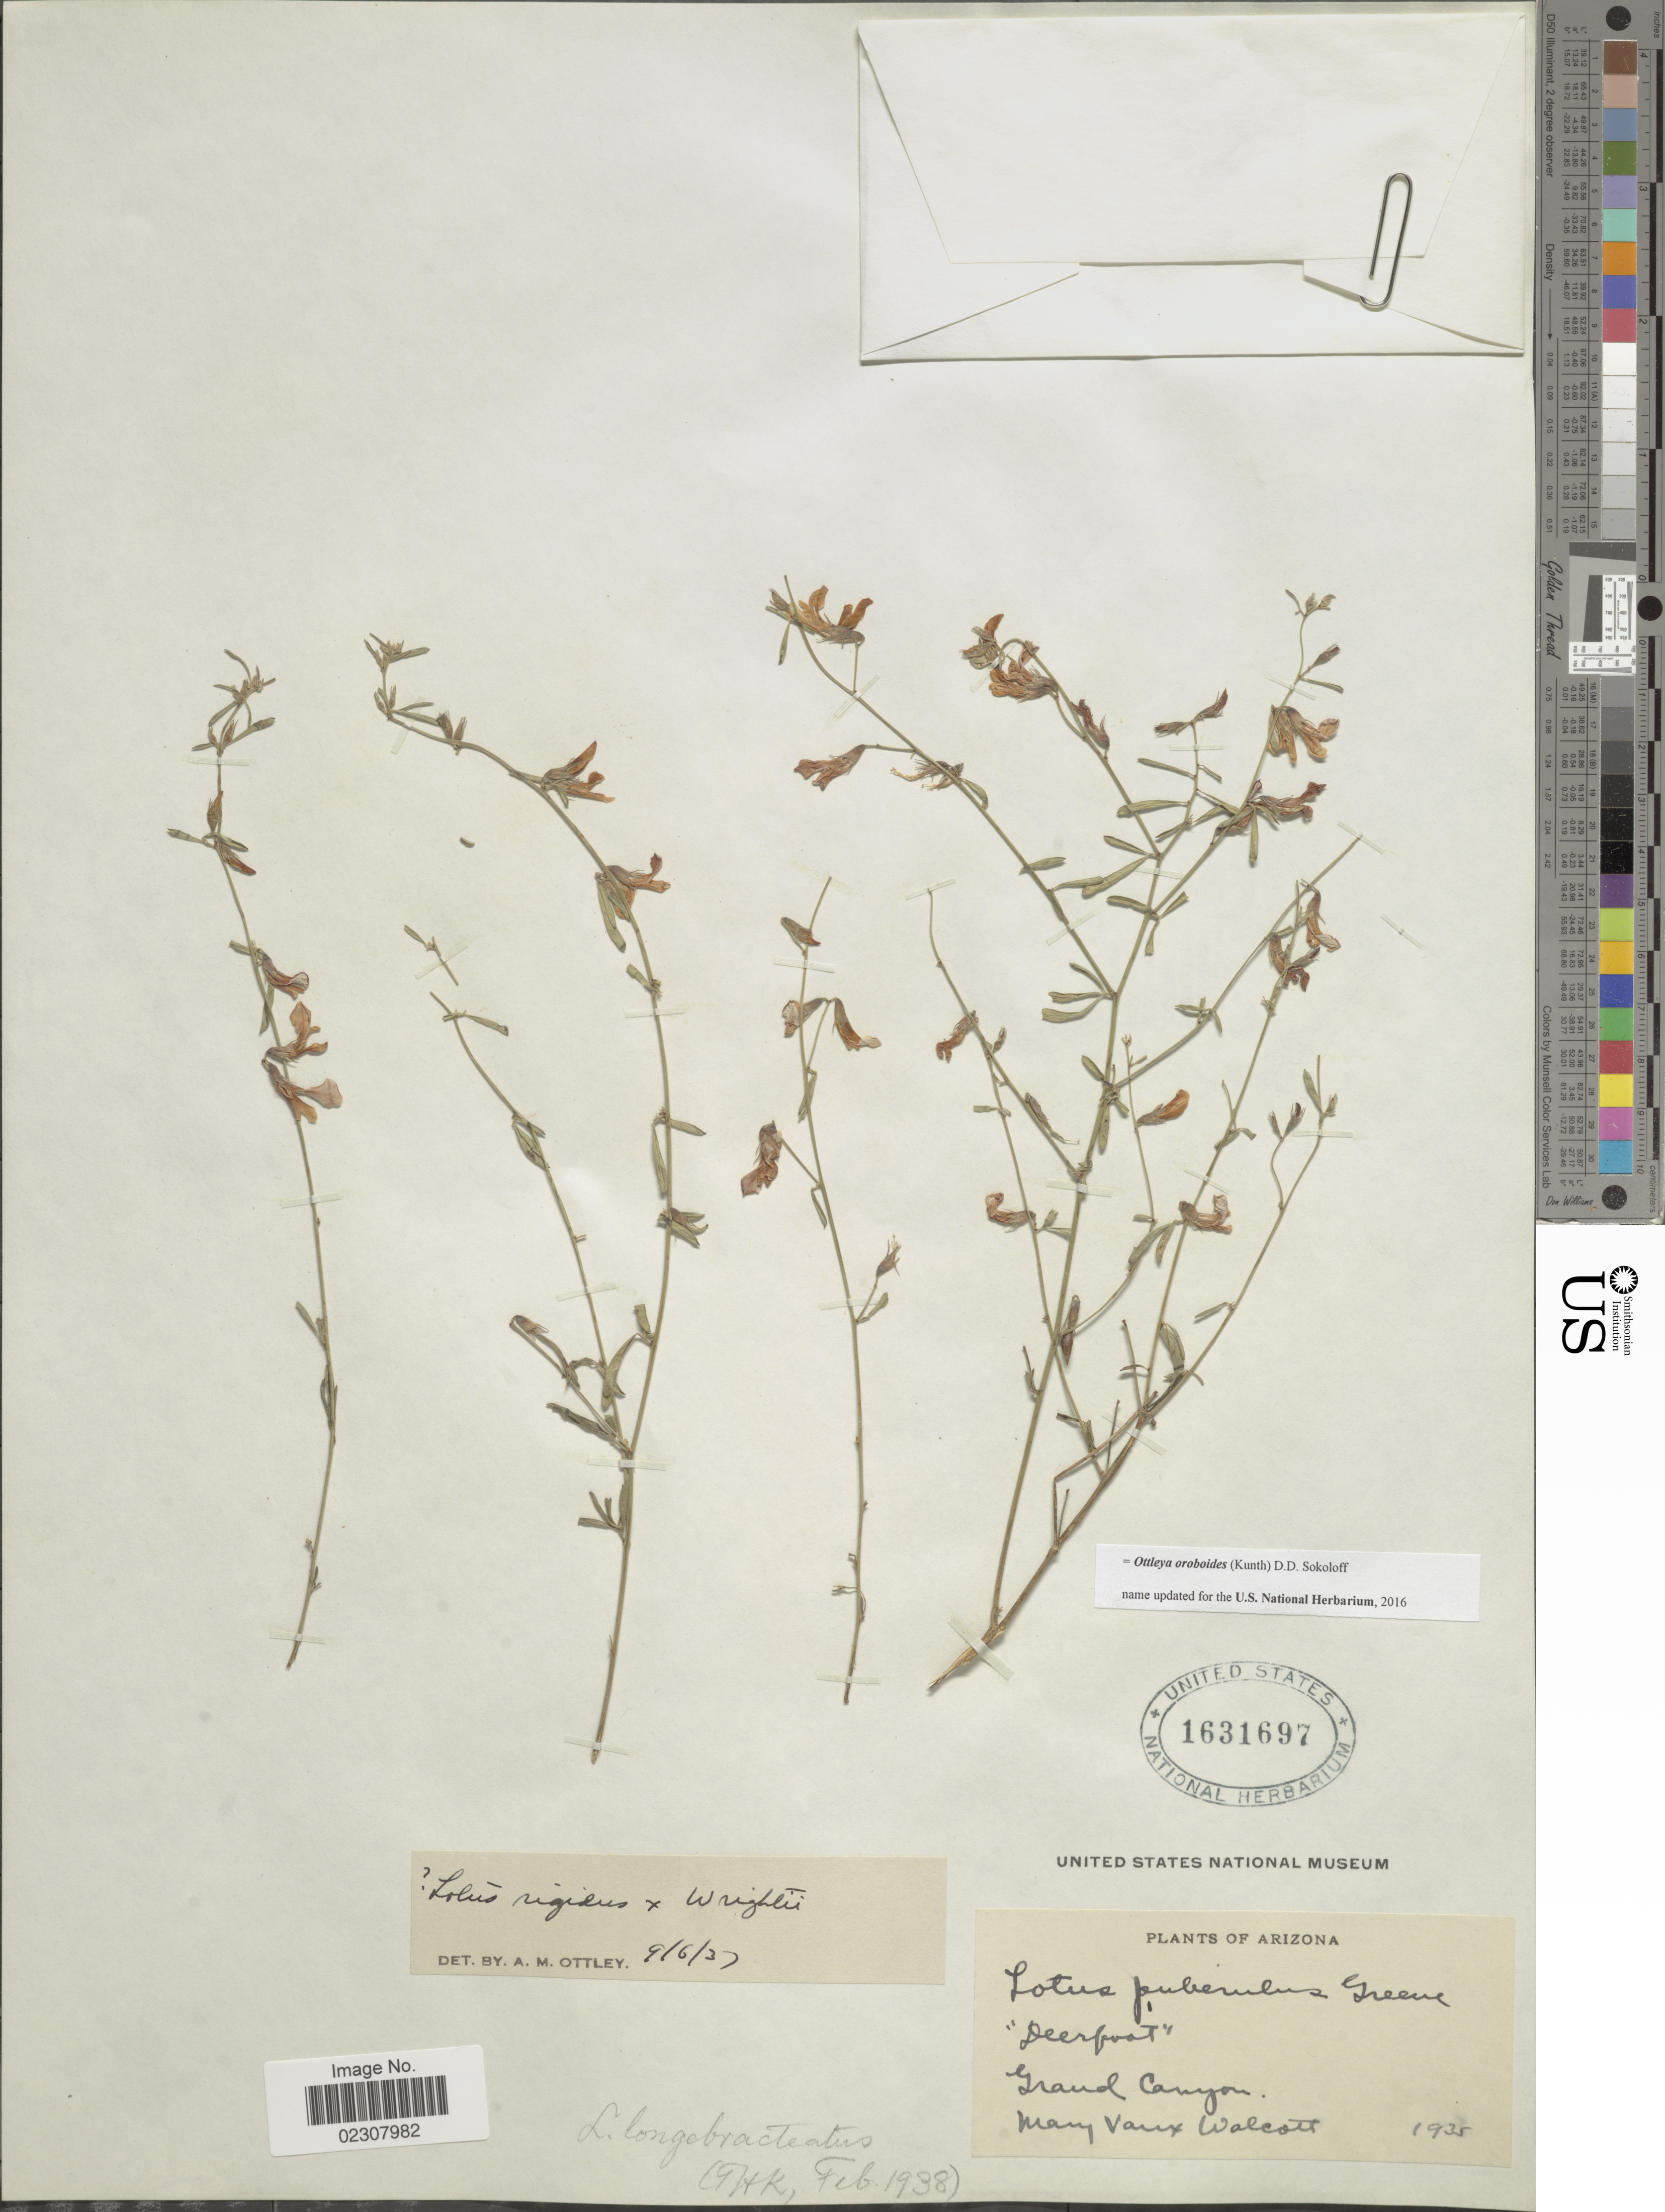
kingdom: Plantae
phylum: Tracheophyta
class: Magnoliopsida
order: Fabales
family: Fabaceae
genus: Ottleya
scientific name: Ottleya oroboides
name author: (Kunth) D.D. Sokoloff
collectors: M. Walcott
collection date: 1935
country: United States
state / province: Arizona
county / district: Coconino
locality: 'Deerfoot', Grand Canyon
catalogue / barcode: US 1631697